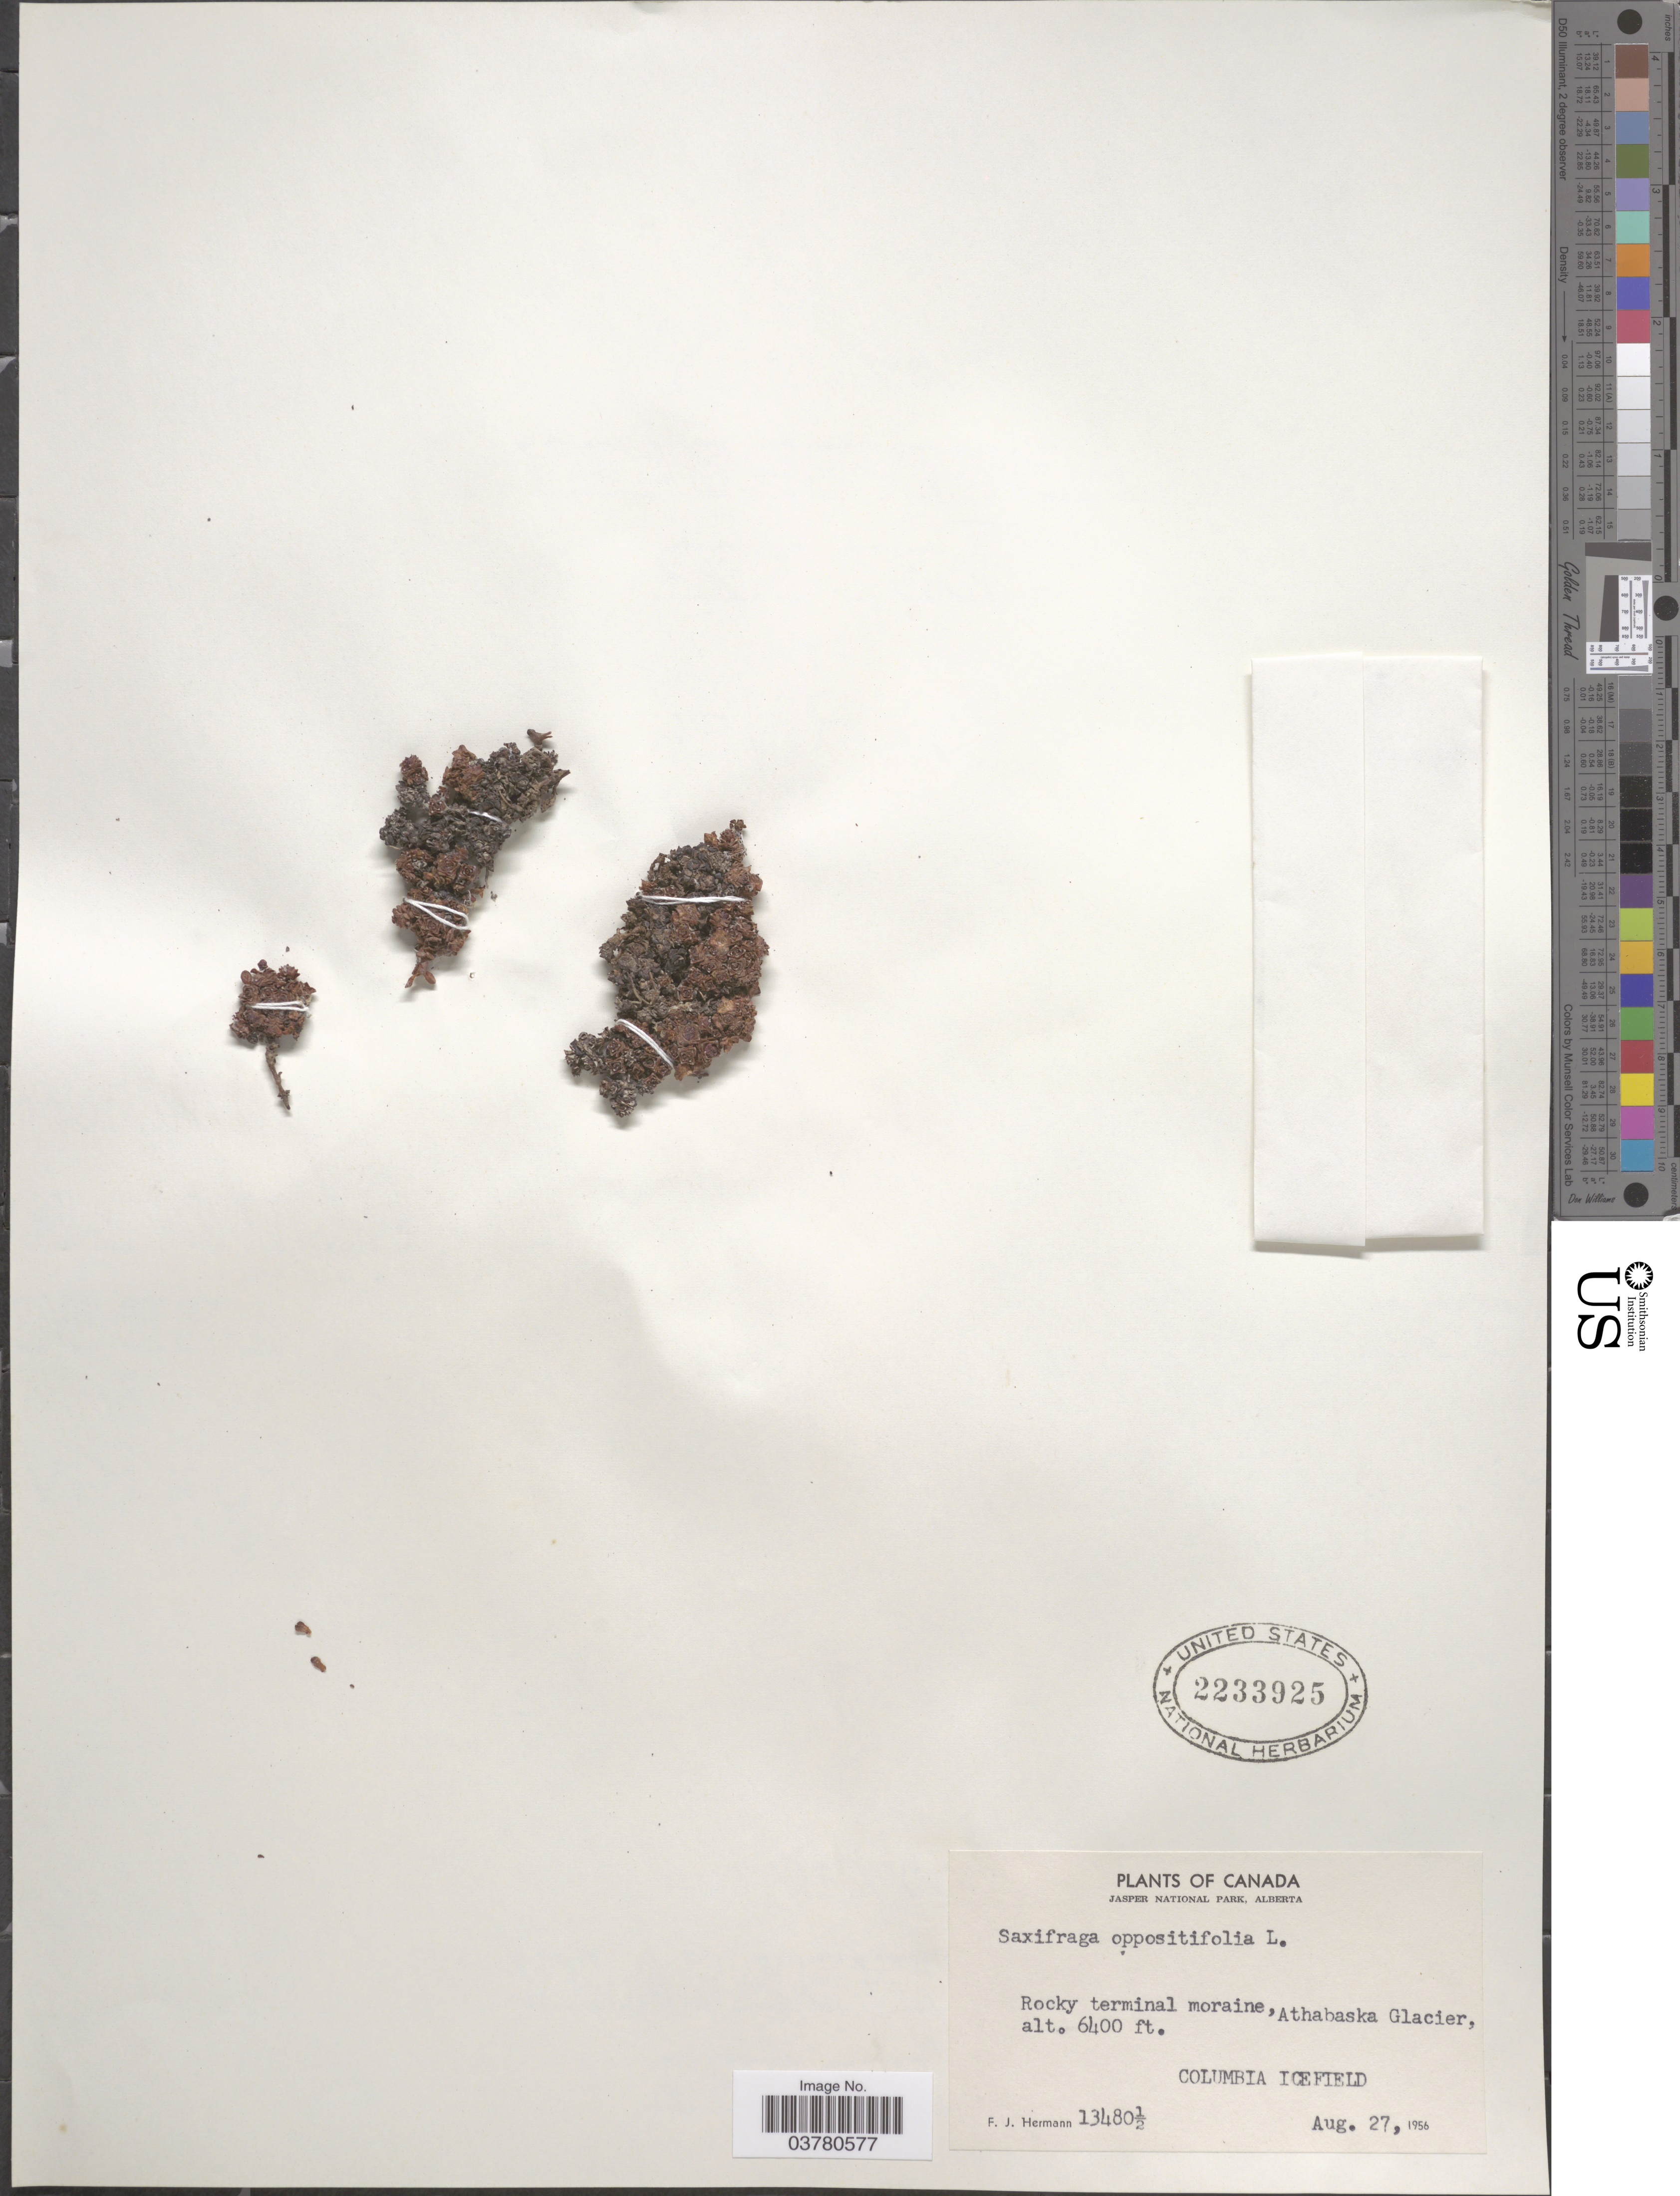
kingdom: Plantae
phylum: Tracheophyta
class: Magnoliopsida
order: Saxifragales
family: Saxifragaceae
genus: Saxifraga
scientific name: Saxifraga oppositifolia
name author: L.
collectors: F. J. Hermann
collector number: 13480½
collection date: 1956-08-27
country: Canada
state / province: Alberta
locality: Jasper National Park. Athabaska Glacier. Columbia Icefield.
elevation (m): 1951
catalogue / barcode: US 2233925